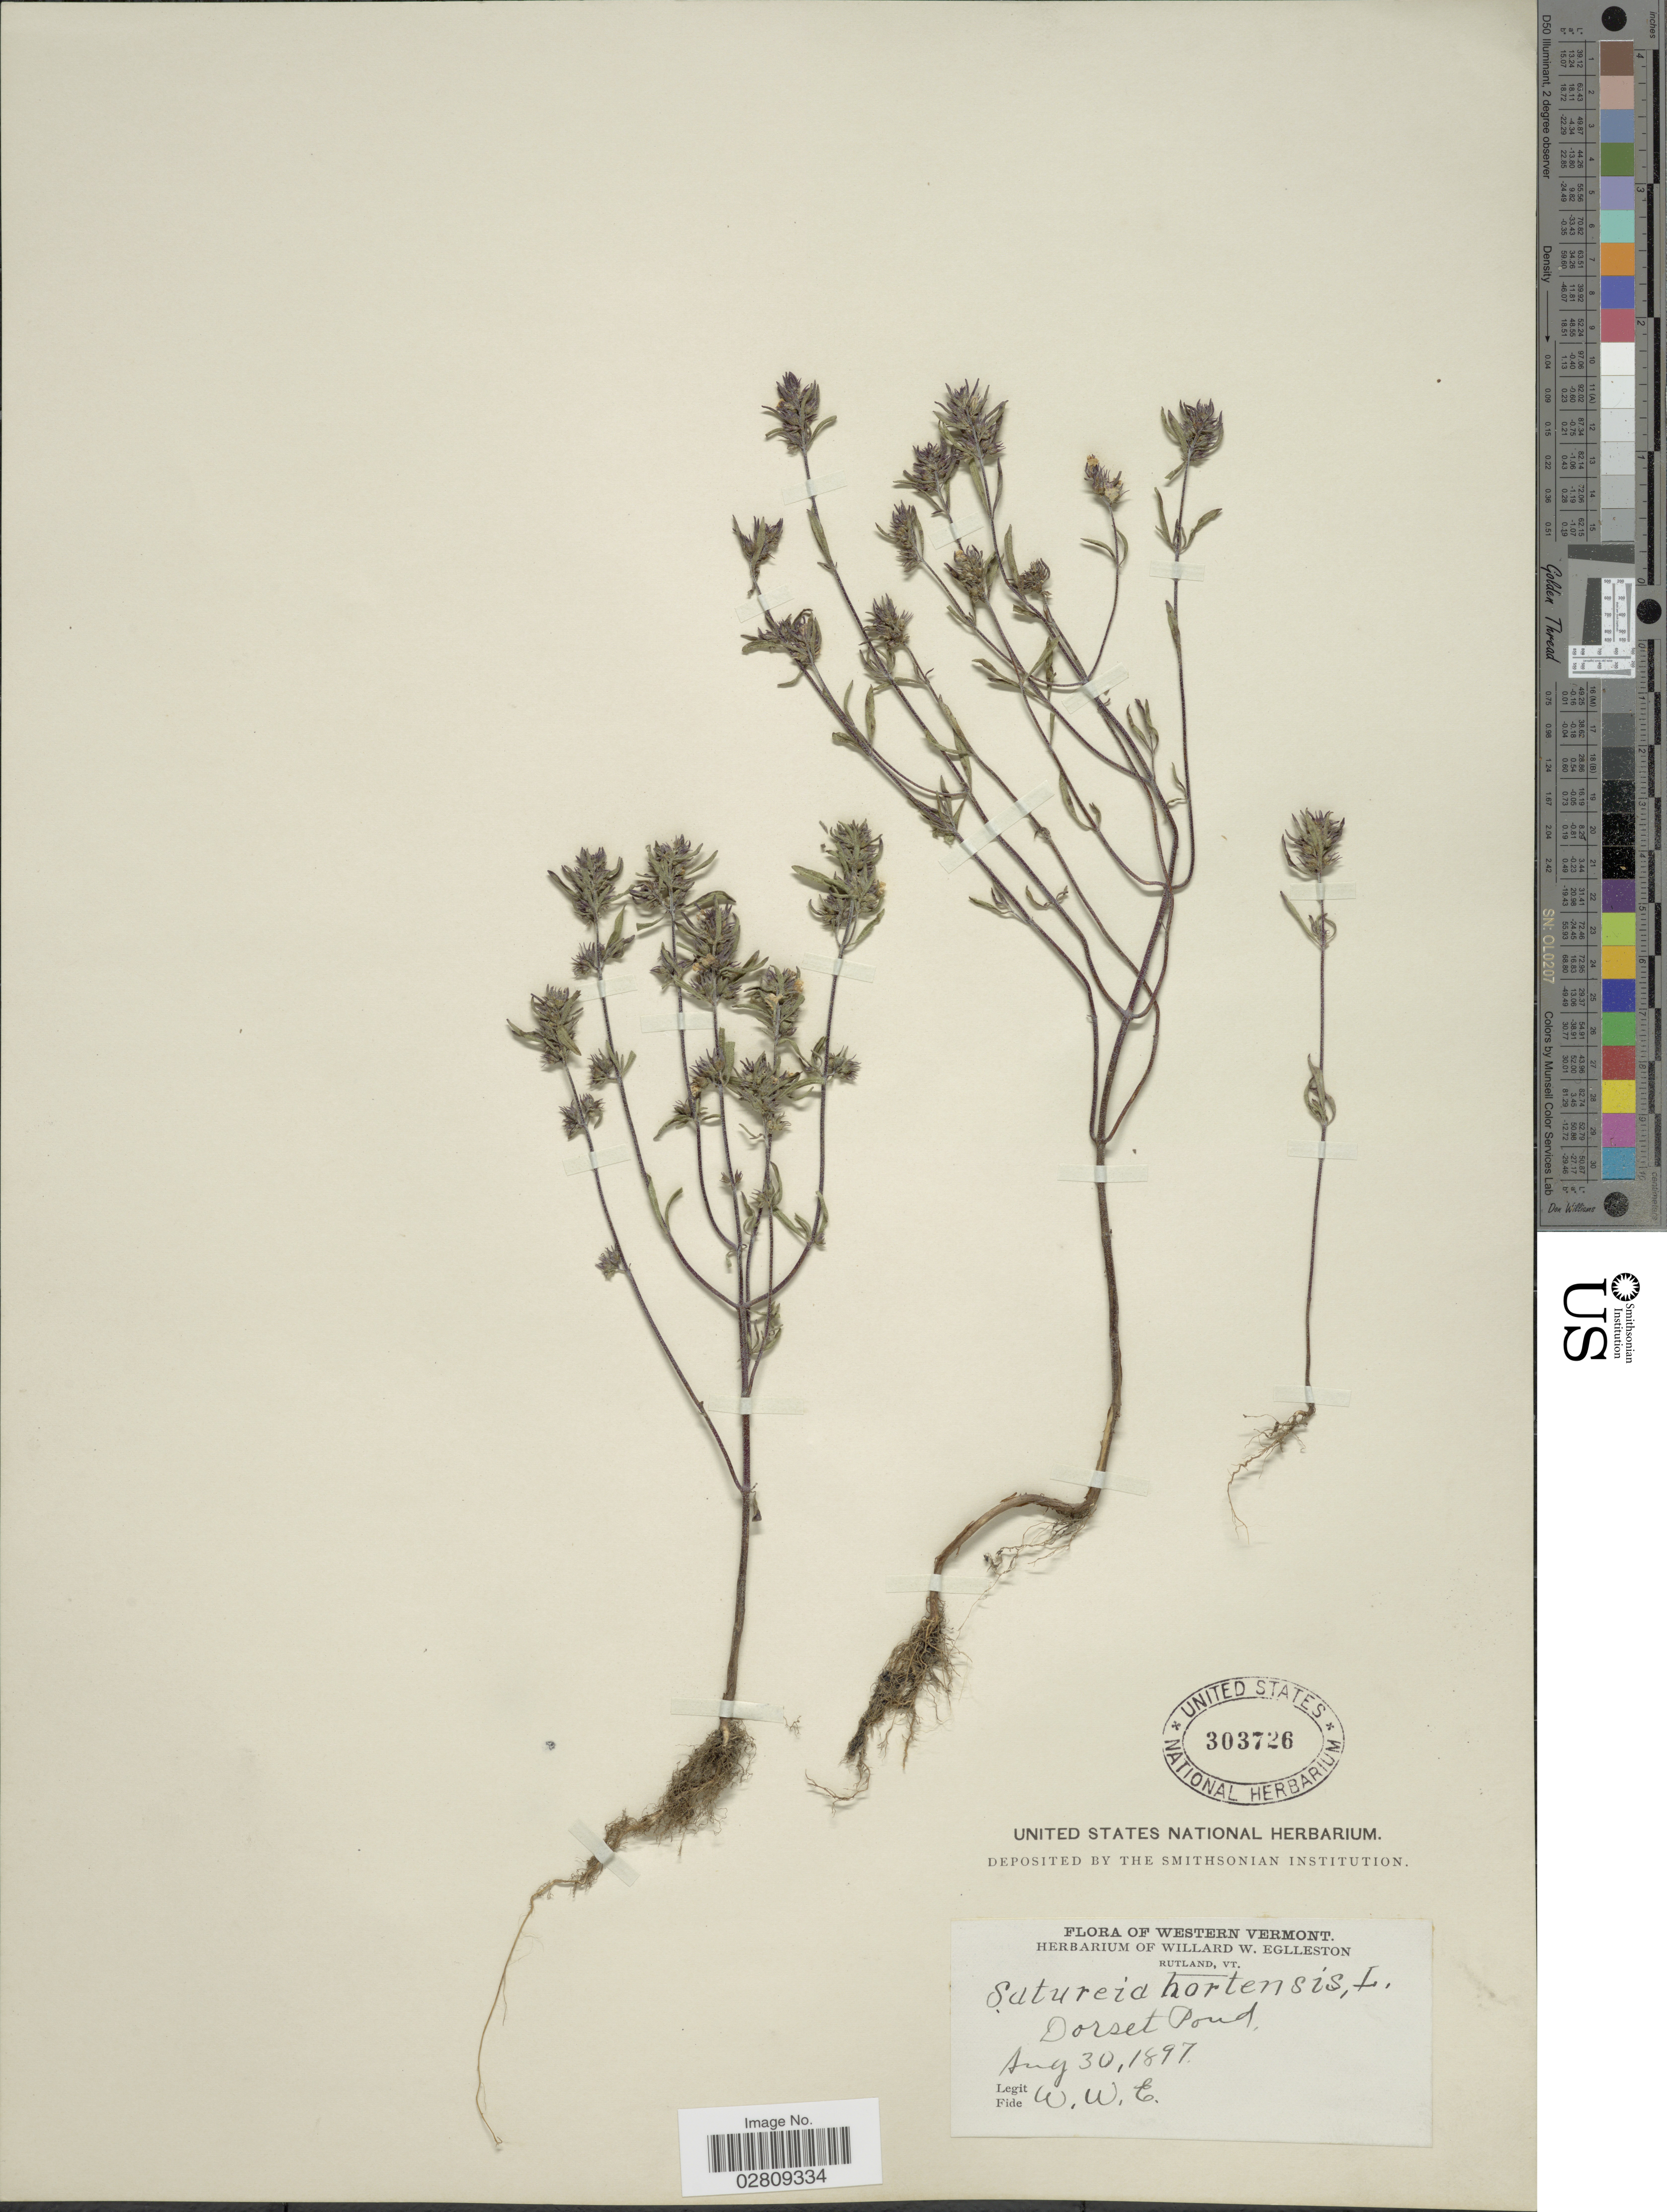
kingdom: Plantae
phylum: Tracheophyta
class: Magnoliopsida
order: Lamiales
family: Lamiaceae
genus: Satureja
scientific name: Satureja hortensis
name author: L.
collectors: W. W. Eggleston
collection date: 1897-08-30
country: United States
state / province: Vermont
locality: Western Vermont, Dorset Pond.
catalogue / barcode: US 303726